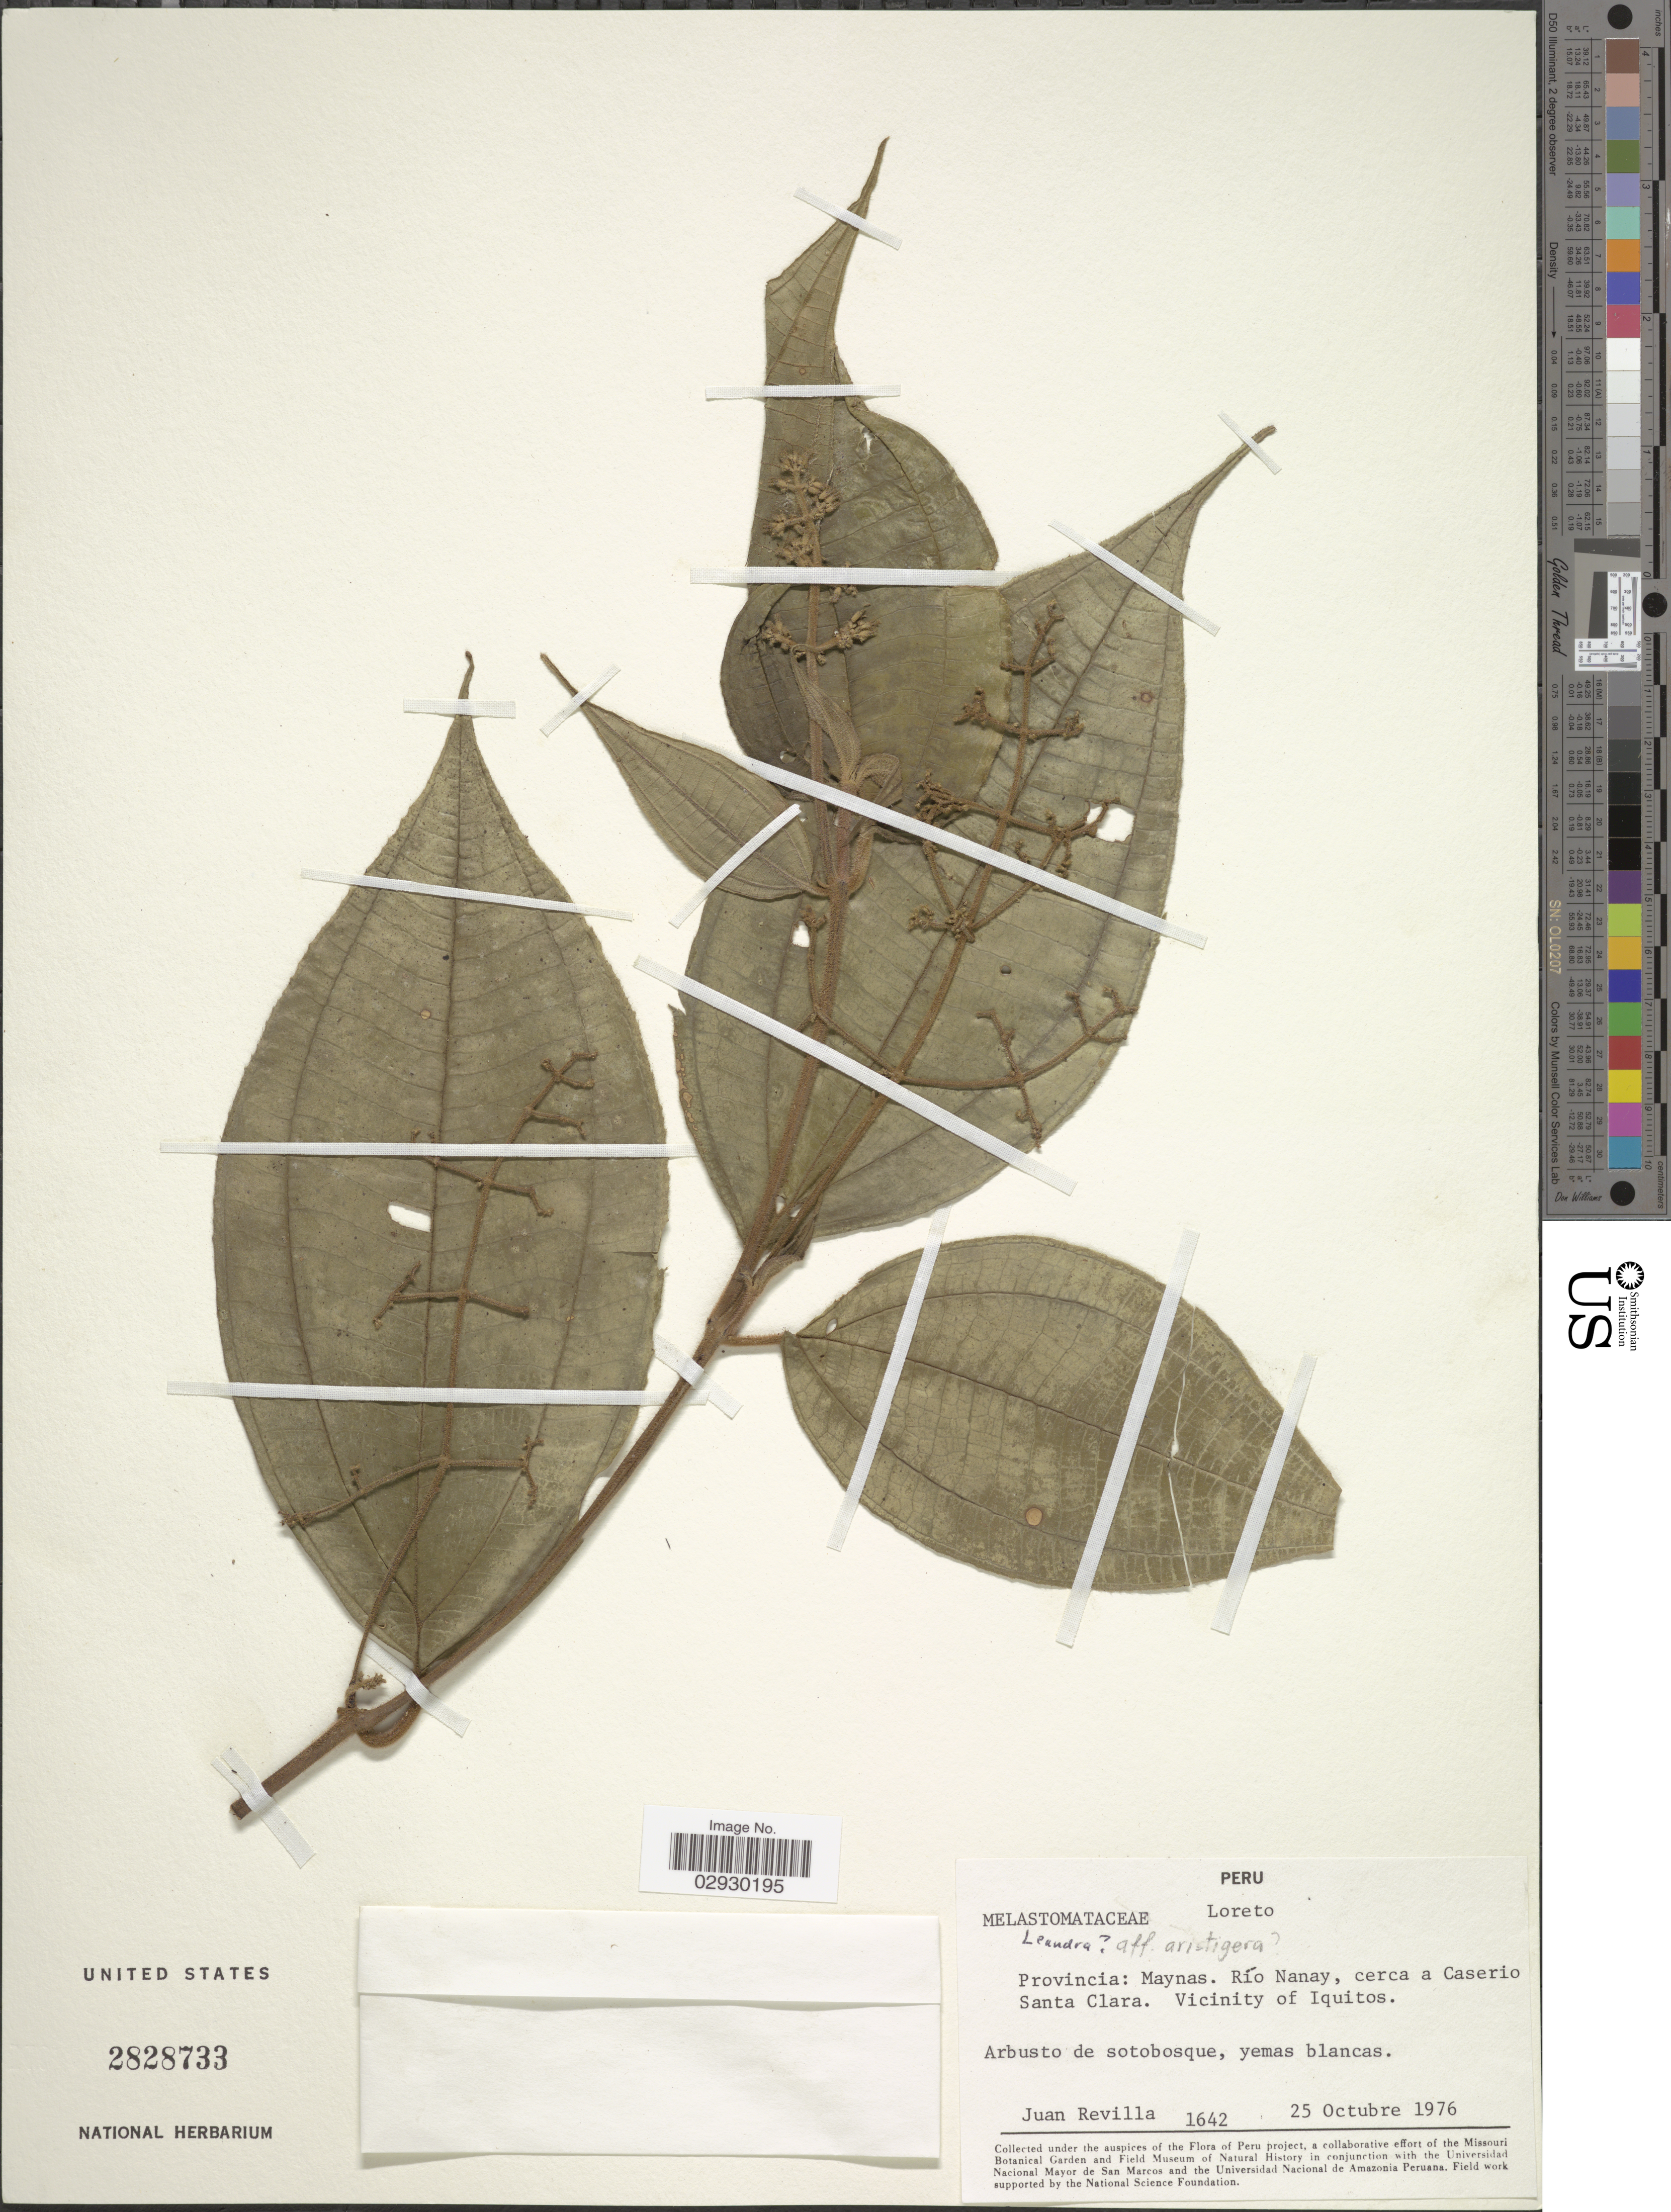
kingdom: Plantae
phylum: Tracheophyta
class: Magnoliopsida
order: Myrtales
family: Melastomataceae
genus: Leandra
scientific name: Leandra sp.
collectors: J. Revilla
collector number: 1642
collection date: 1976-10-25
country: Peru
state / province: Loreto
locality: Provincia: Maynas. Río Nanay, cerca a Caserio Santa Clara. Vicinity of Iquitos.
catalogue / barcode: US 2828733